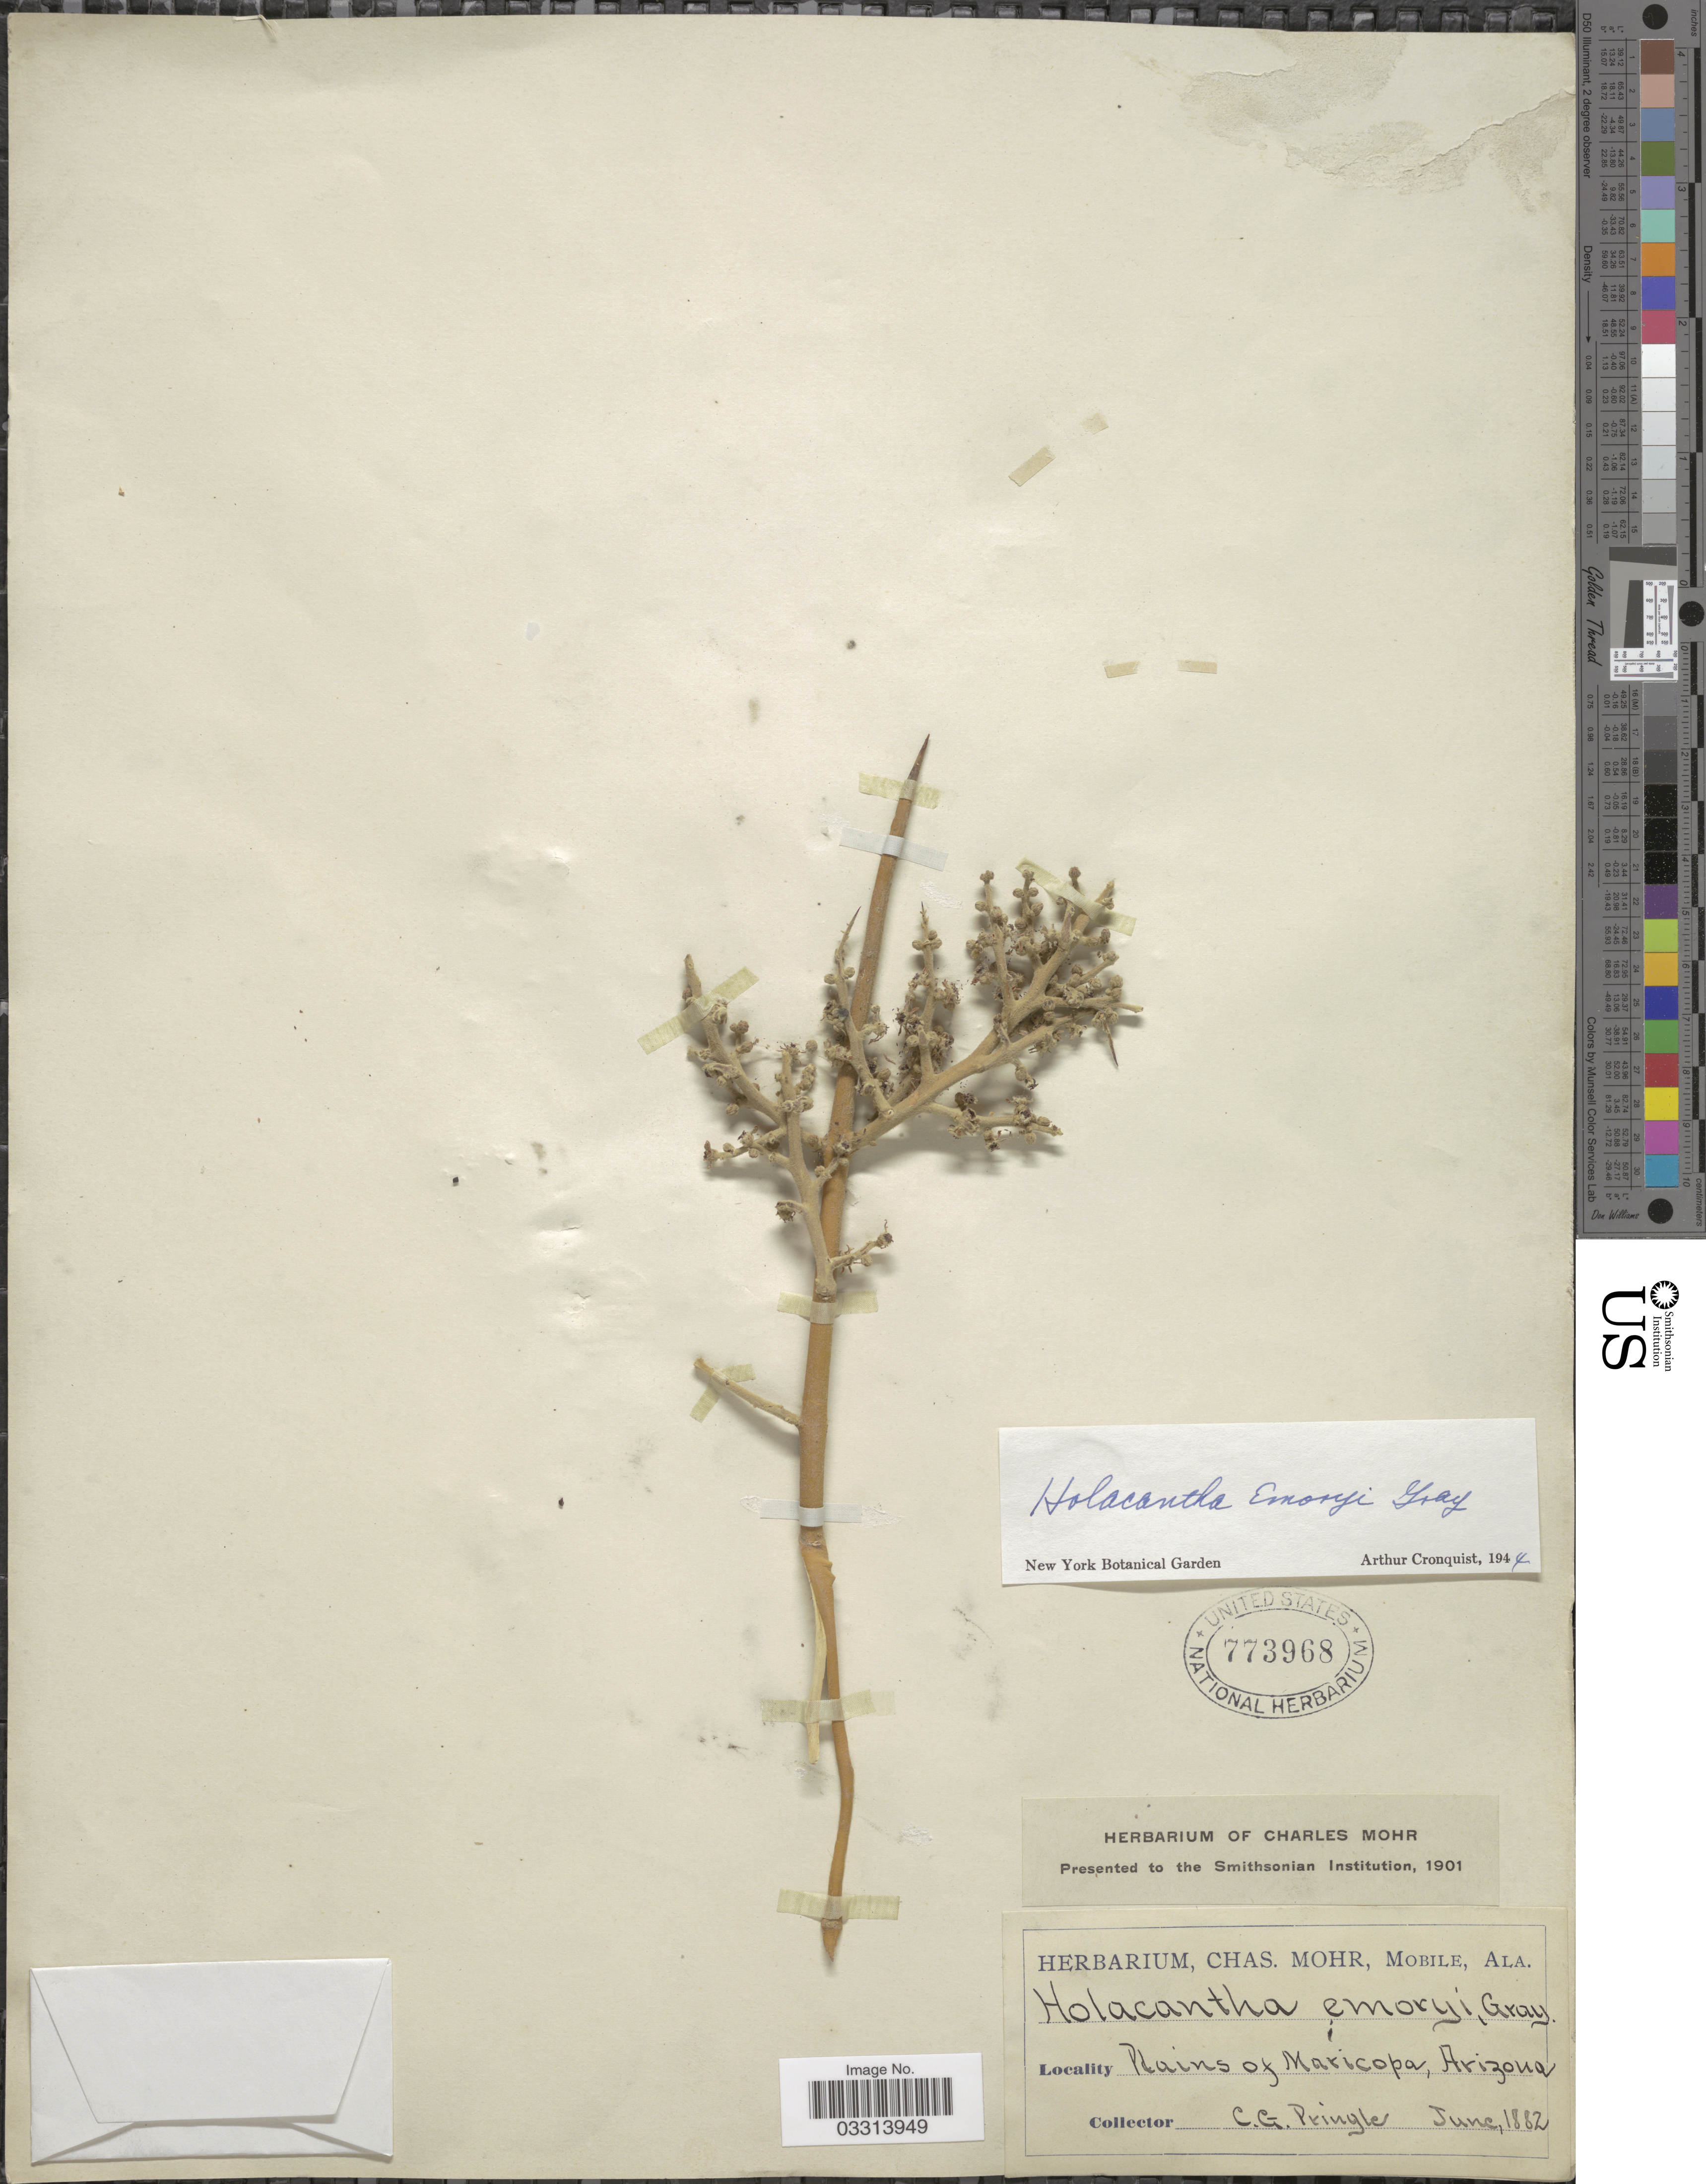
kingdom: Plantae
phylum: Tracheophyta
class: Magnoliopsida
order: Sapindales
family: Simaroubaceae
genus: Castela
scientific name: Castela emoryi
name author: (A. Gray) Moran & Felger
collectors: C. G. Pringle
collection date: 1882-06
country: United States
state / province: Arizona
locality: Plains of Maricopa.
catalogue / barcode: US 773968